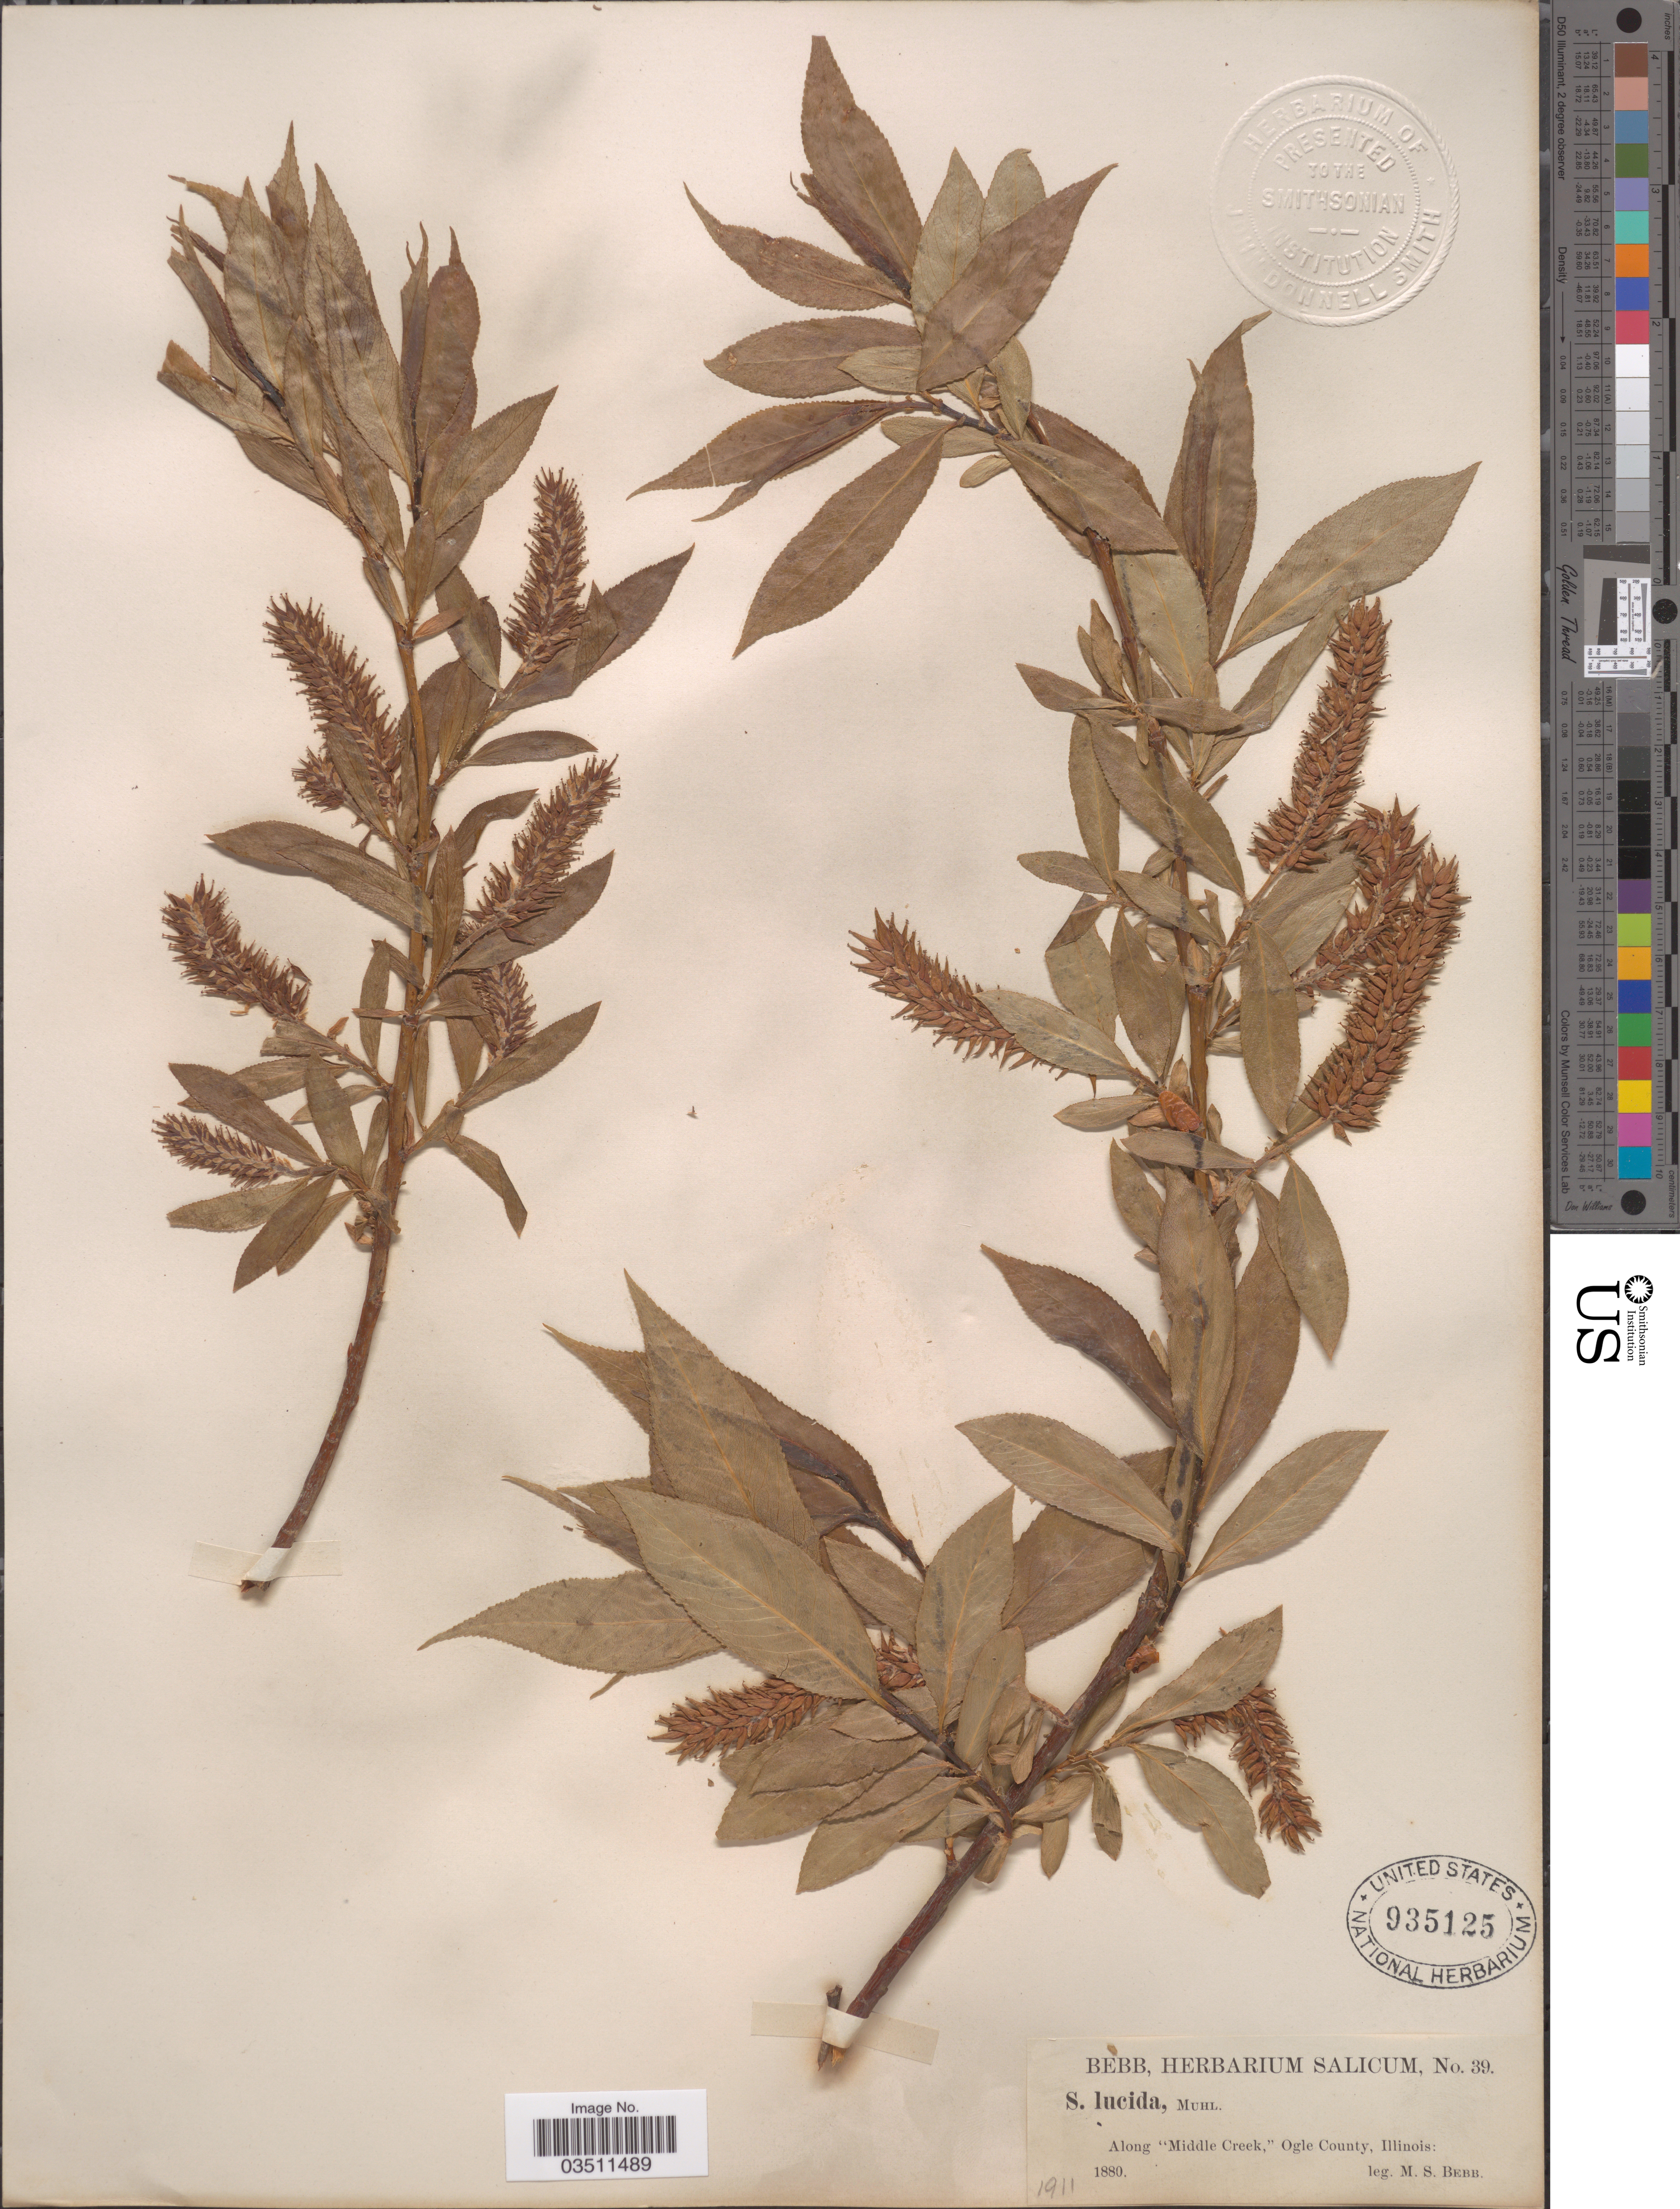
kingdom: Plantae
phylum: Tracheophyta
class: Magnoliopsida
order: Malpighiales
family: Salicaceae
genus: Salix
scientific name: Salix lucida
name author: Muhl.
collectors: M. Bebb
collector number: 39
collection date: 1880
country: United States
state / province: Illinois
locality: Along "Middle Creek," Ogle County.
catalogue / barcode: US 935125